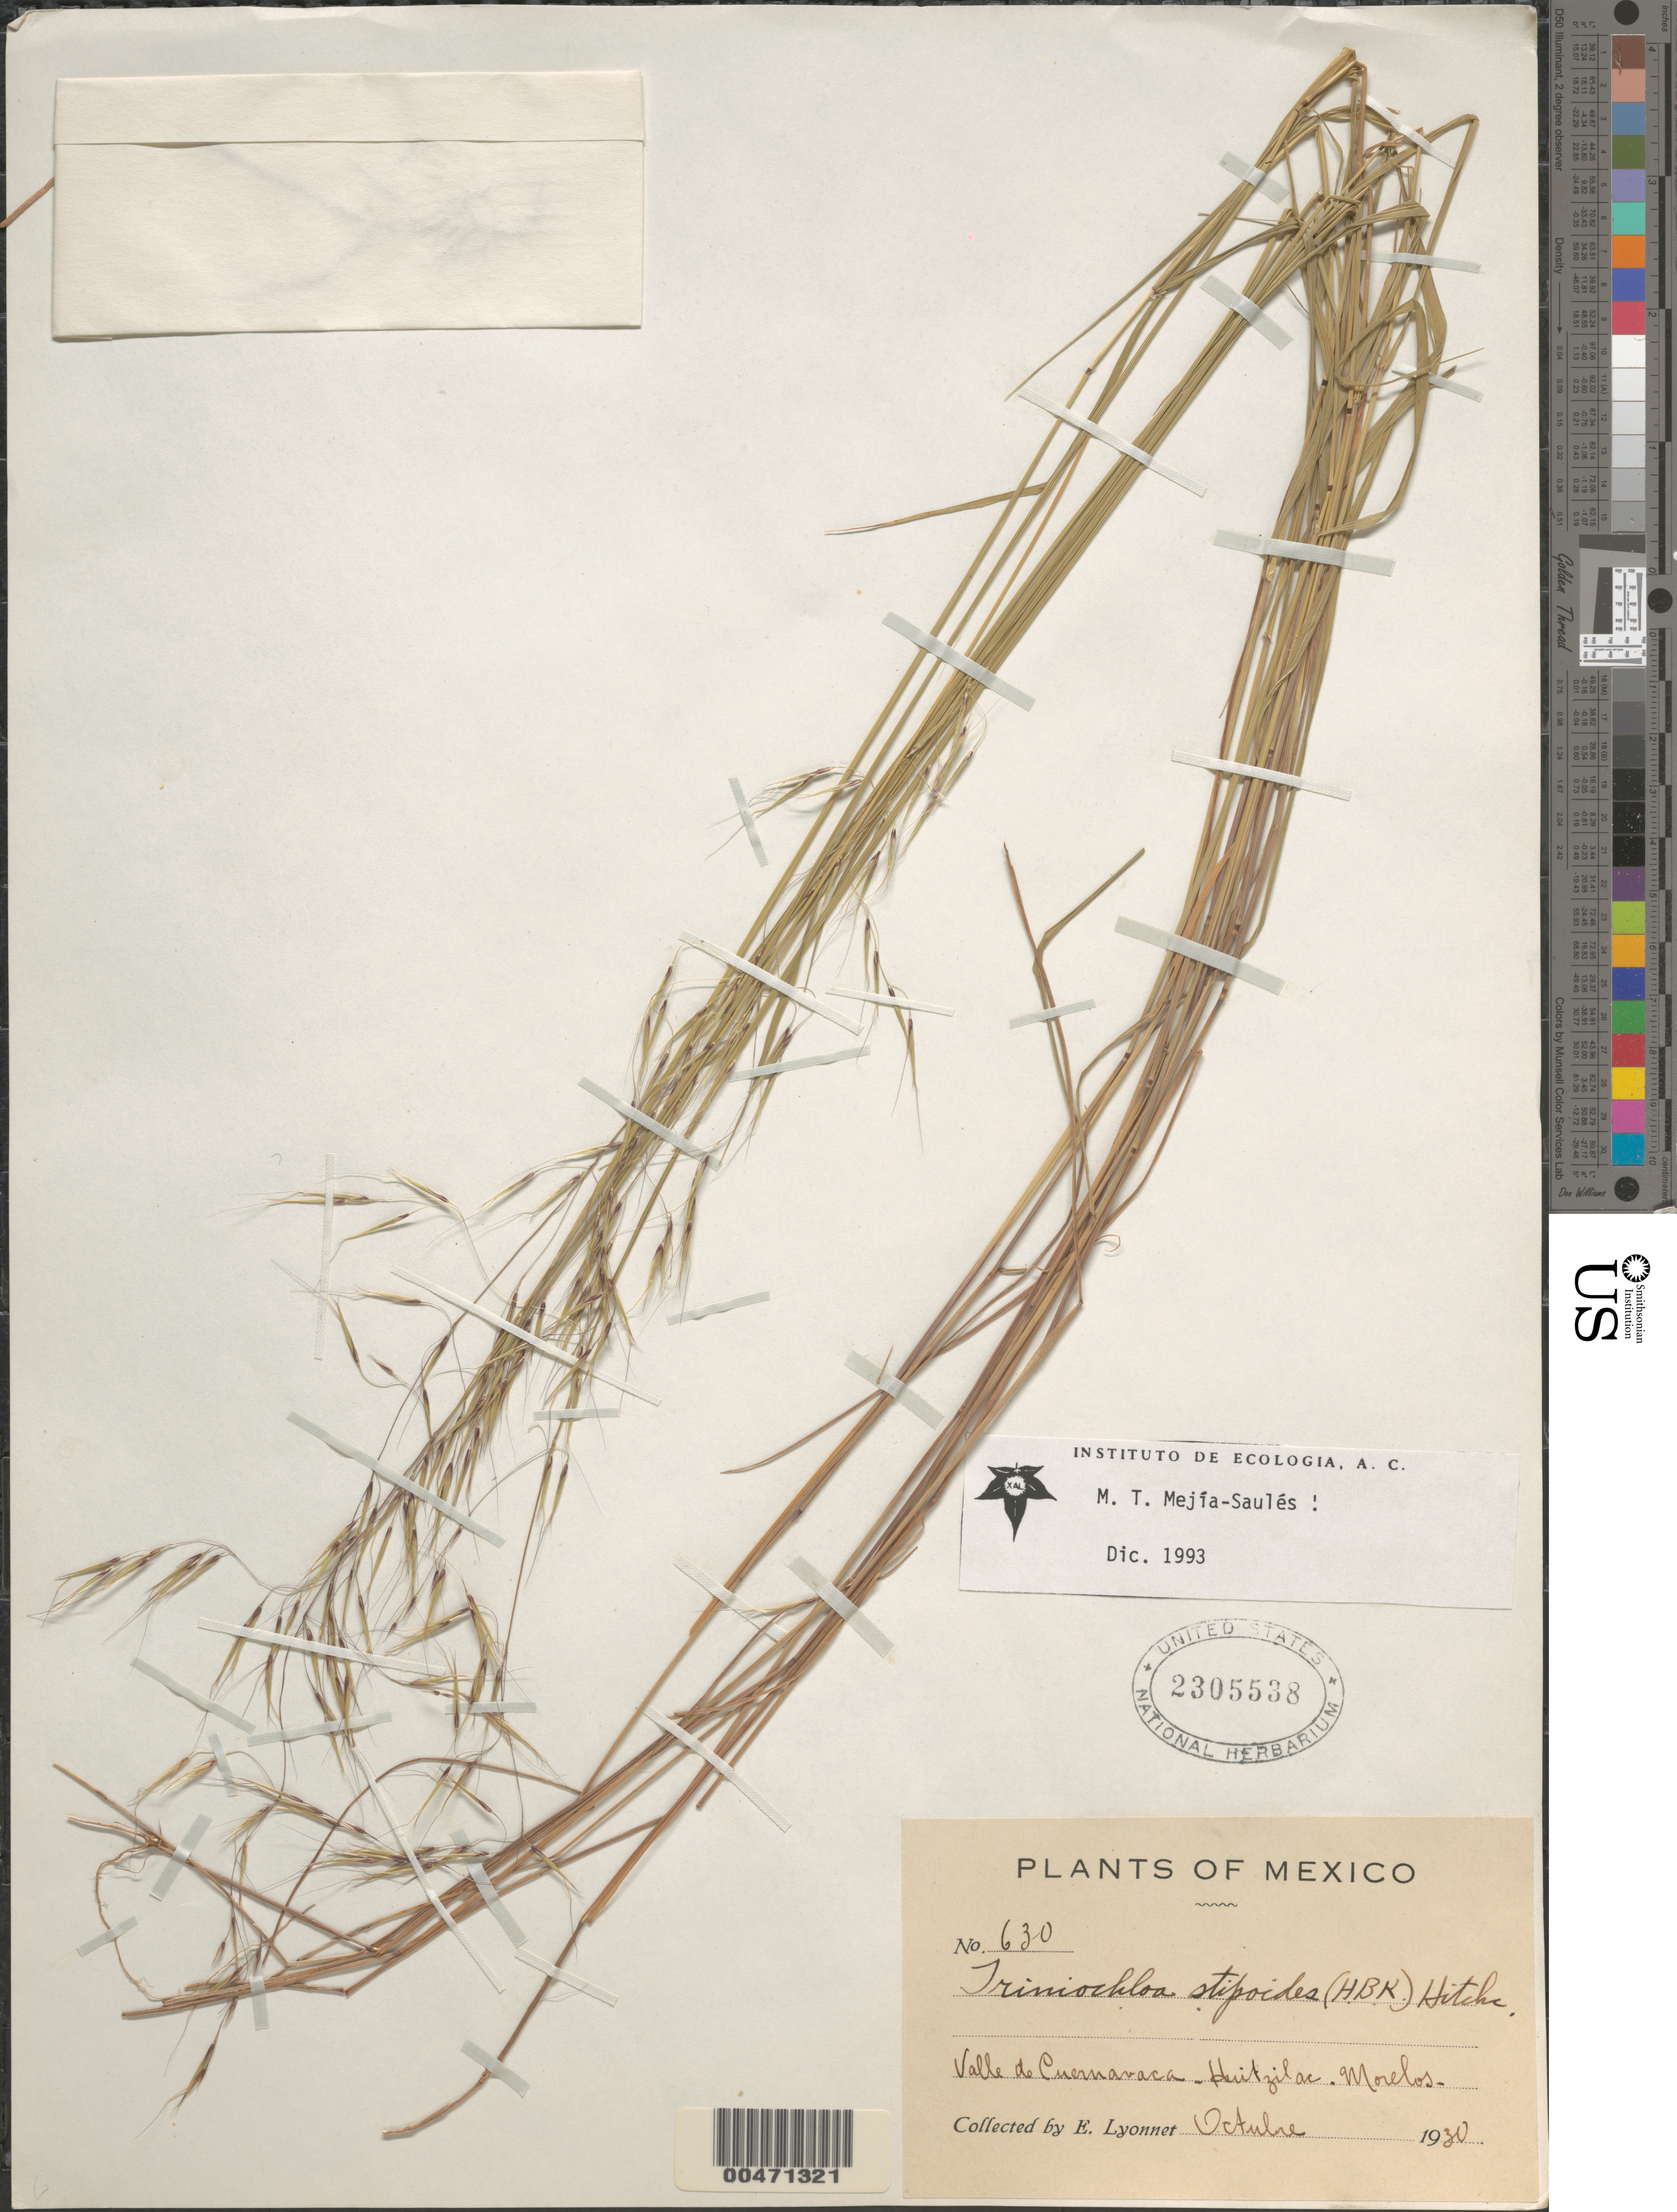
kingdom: Plantae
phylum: Tracheophyta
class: Liliopsida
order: Poales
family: Poaceae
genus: Triniochloa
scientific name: Triniochloa stipoides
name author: (Kunth) Hitchc.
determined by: Mejía-Sauls, M. T.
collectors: Bro. E. Lyonnet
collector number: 630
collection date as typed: Oct 1930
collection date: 1930-10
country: Mexico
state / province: Morelos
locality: Valle de Cuernavaca-Huitzilac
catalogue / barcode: US 2305538